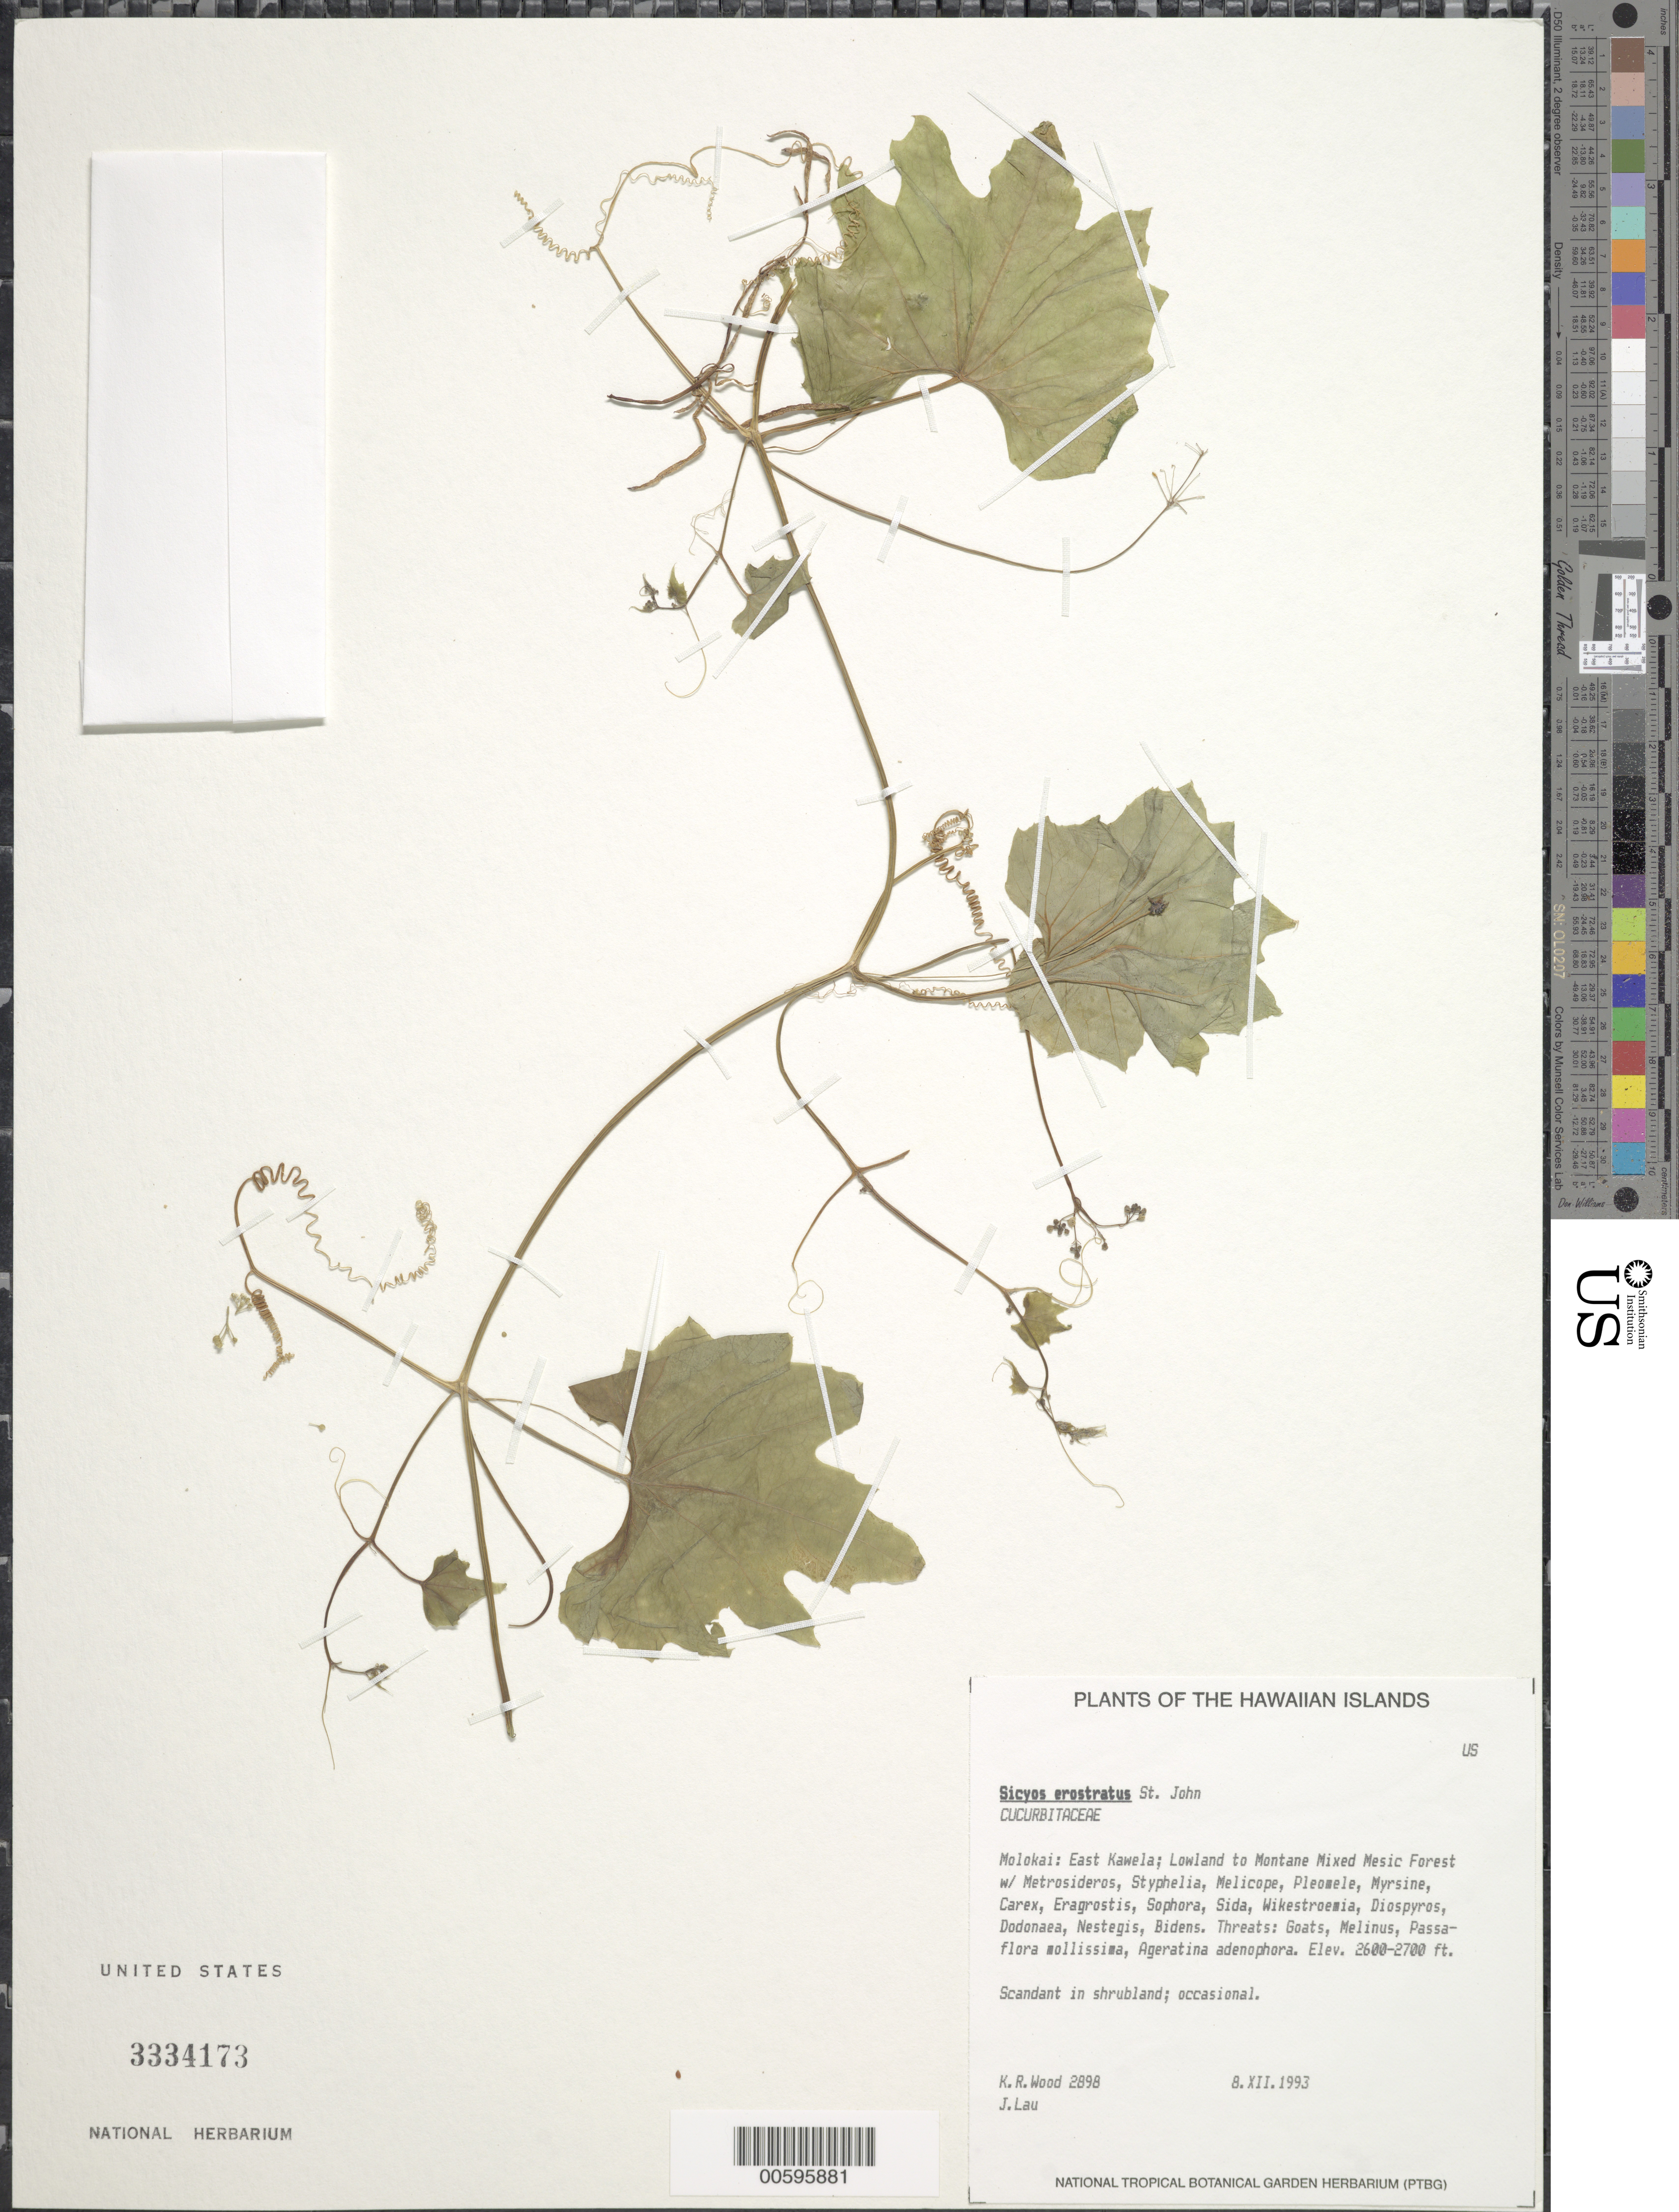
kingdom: Plantae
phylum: Tracheophyta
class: Magnoliopsida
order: Cucurbitales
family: Cucurbitaceae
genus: Sicyos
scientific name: Sicyos erostratus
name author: H. St. John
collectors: K. R. Wood & J. Lau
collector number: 2898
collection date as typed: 8 Dec 1993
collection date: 1993-12-08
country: United States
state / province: Hawaii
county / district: Maui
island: Moloka'i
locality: E Kawela.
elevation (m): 792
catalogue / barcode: US 3334173